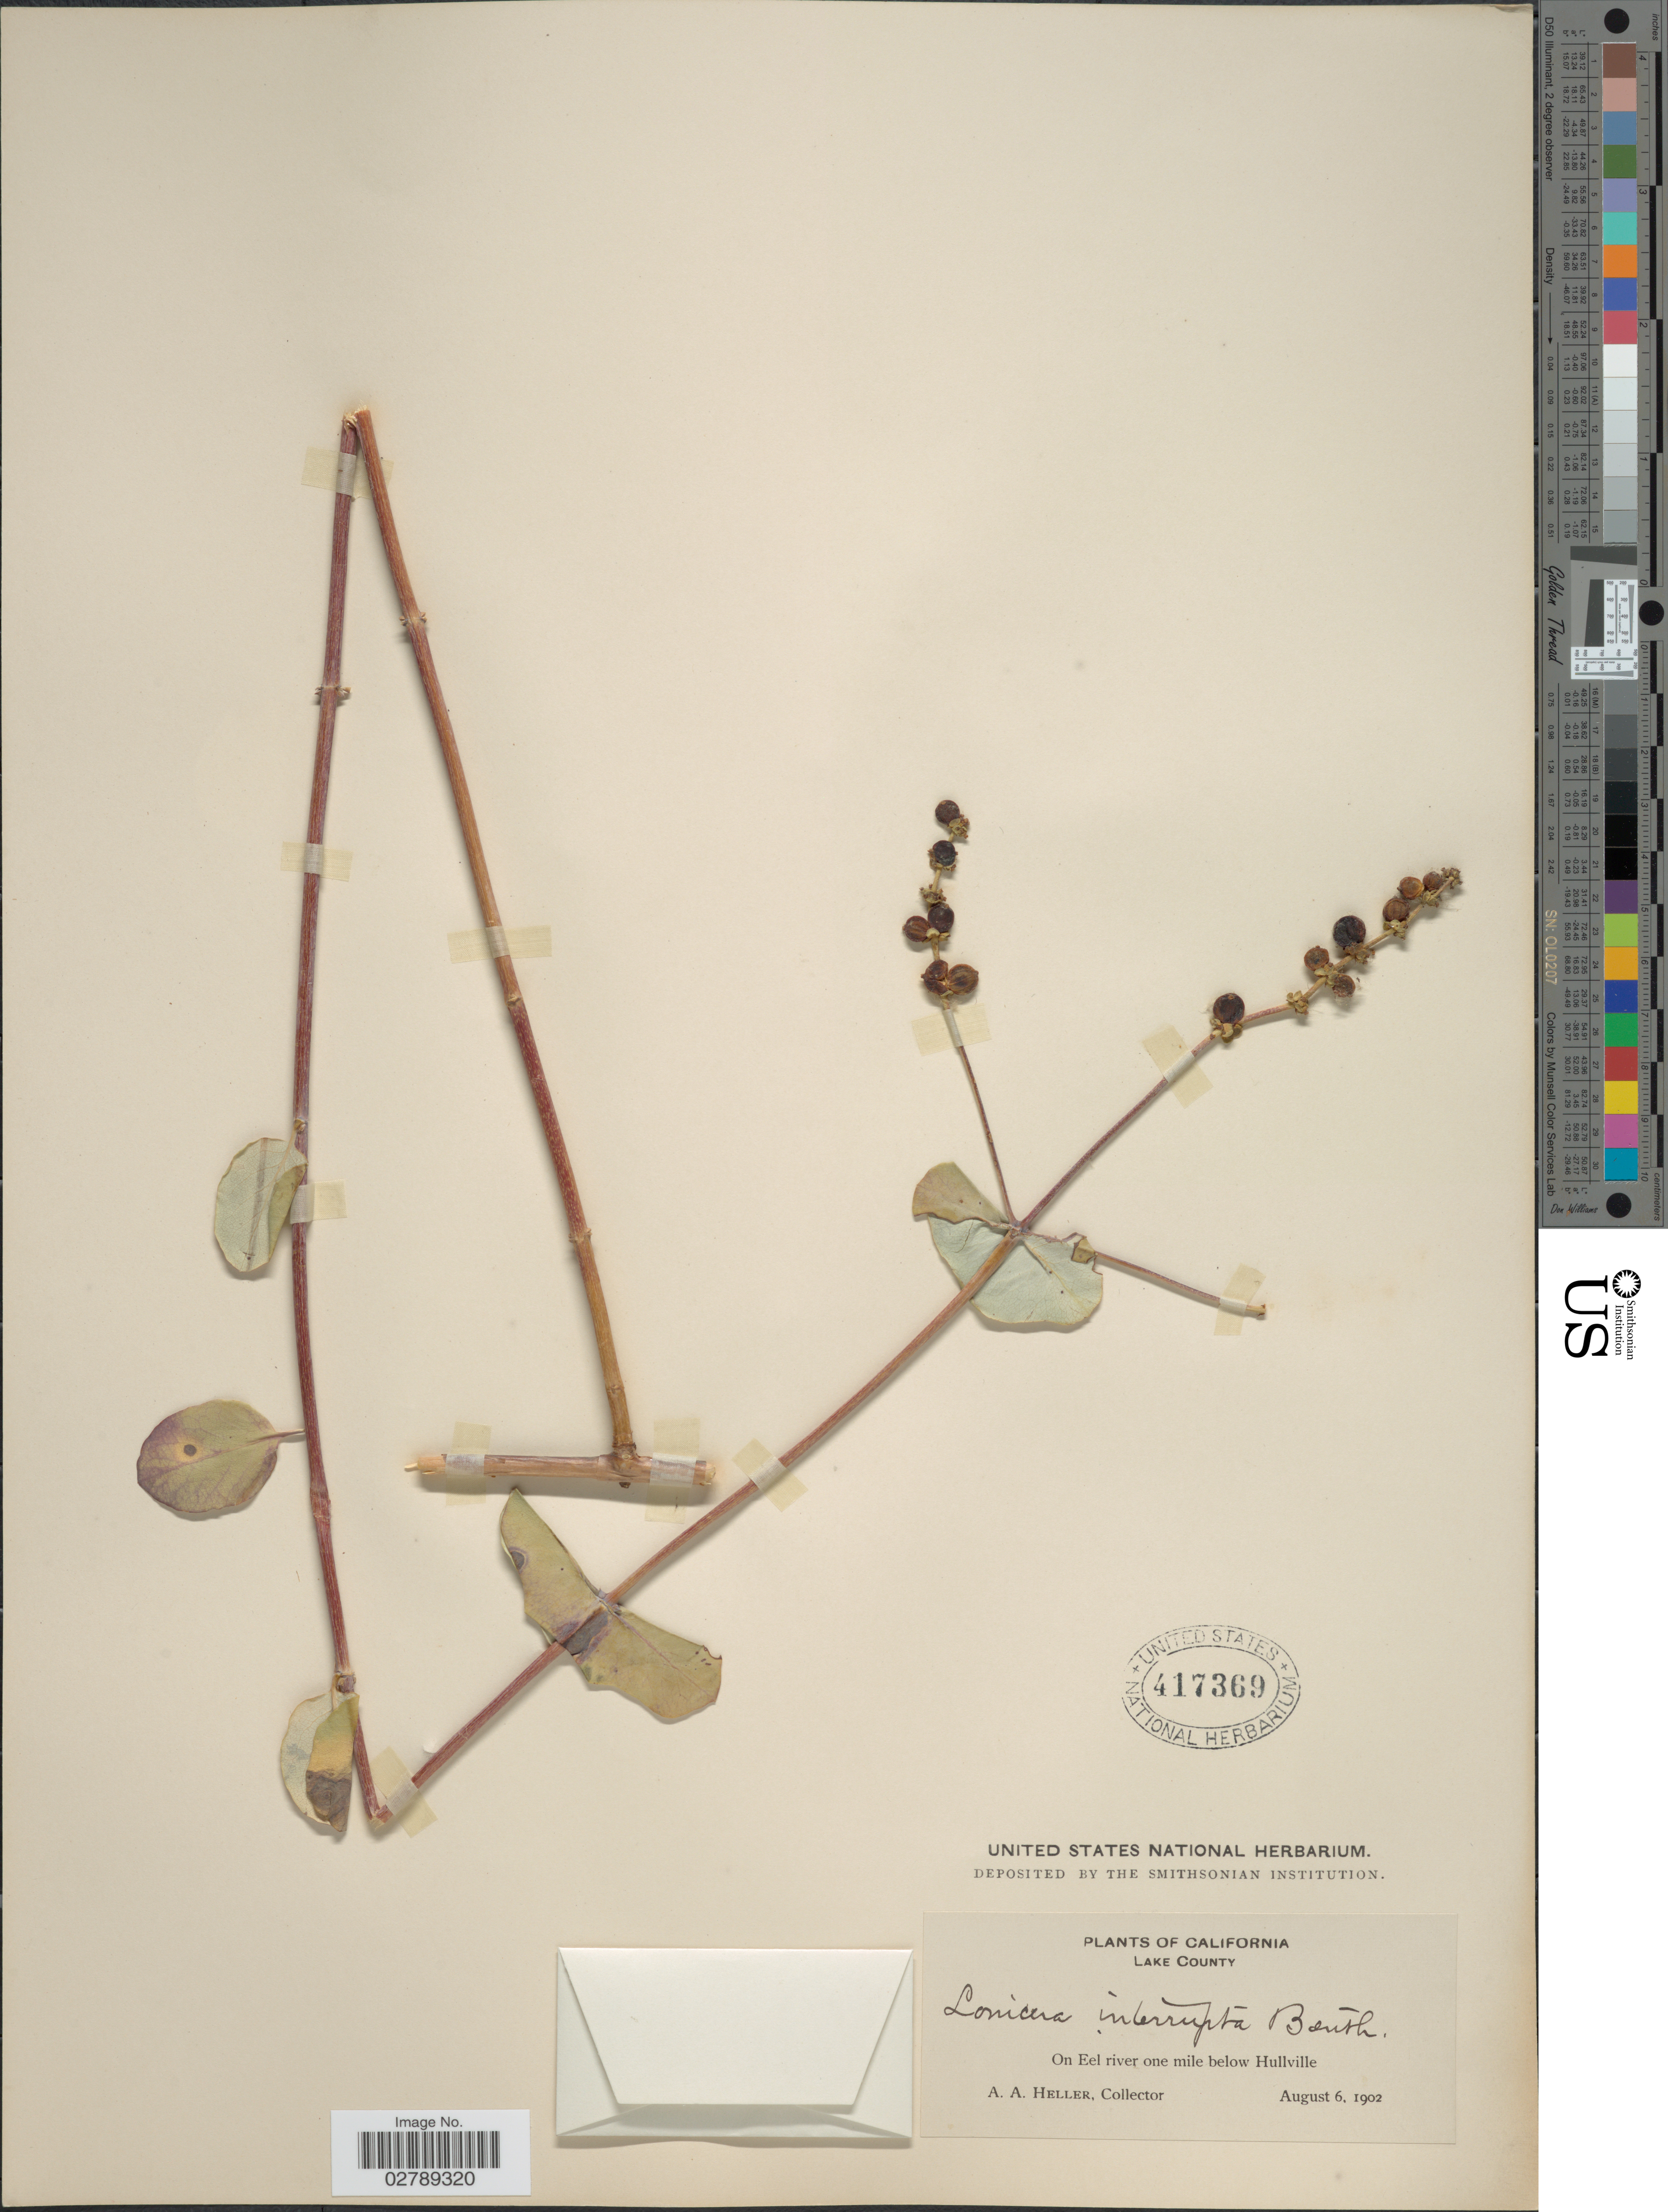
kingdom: Plantae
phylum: Tracheophyta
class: Magnoliopsida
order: Dipsacales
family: Caprifoliaceae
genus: Lonicera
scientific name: Lonicera interrupta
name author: Benth.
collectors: A. A. Heller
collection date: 1902-08-06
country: United States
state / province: California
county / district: Lake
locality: Lake County. On Eel river one mile below Hullville.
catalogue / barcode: US 417369